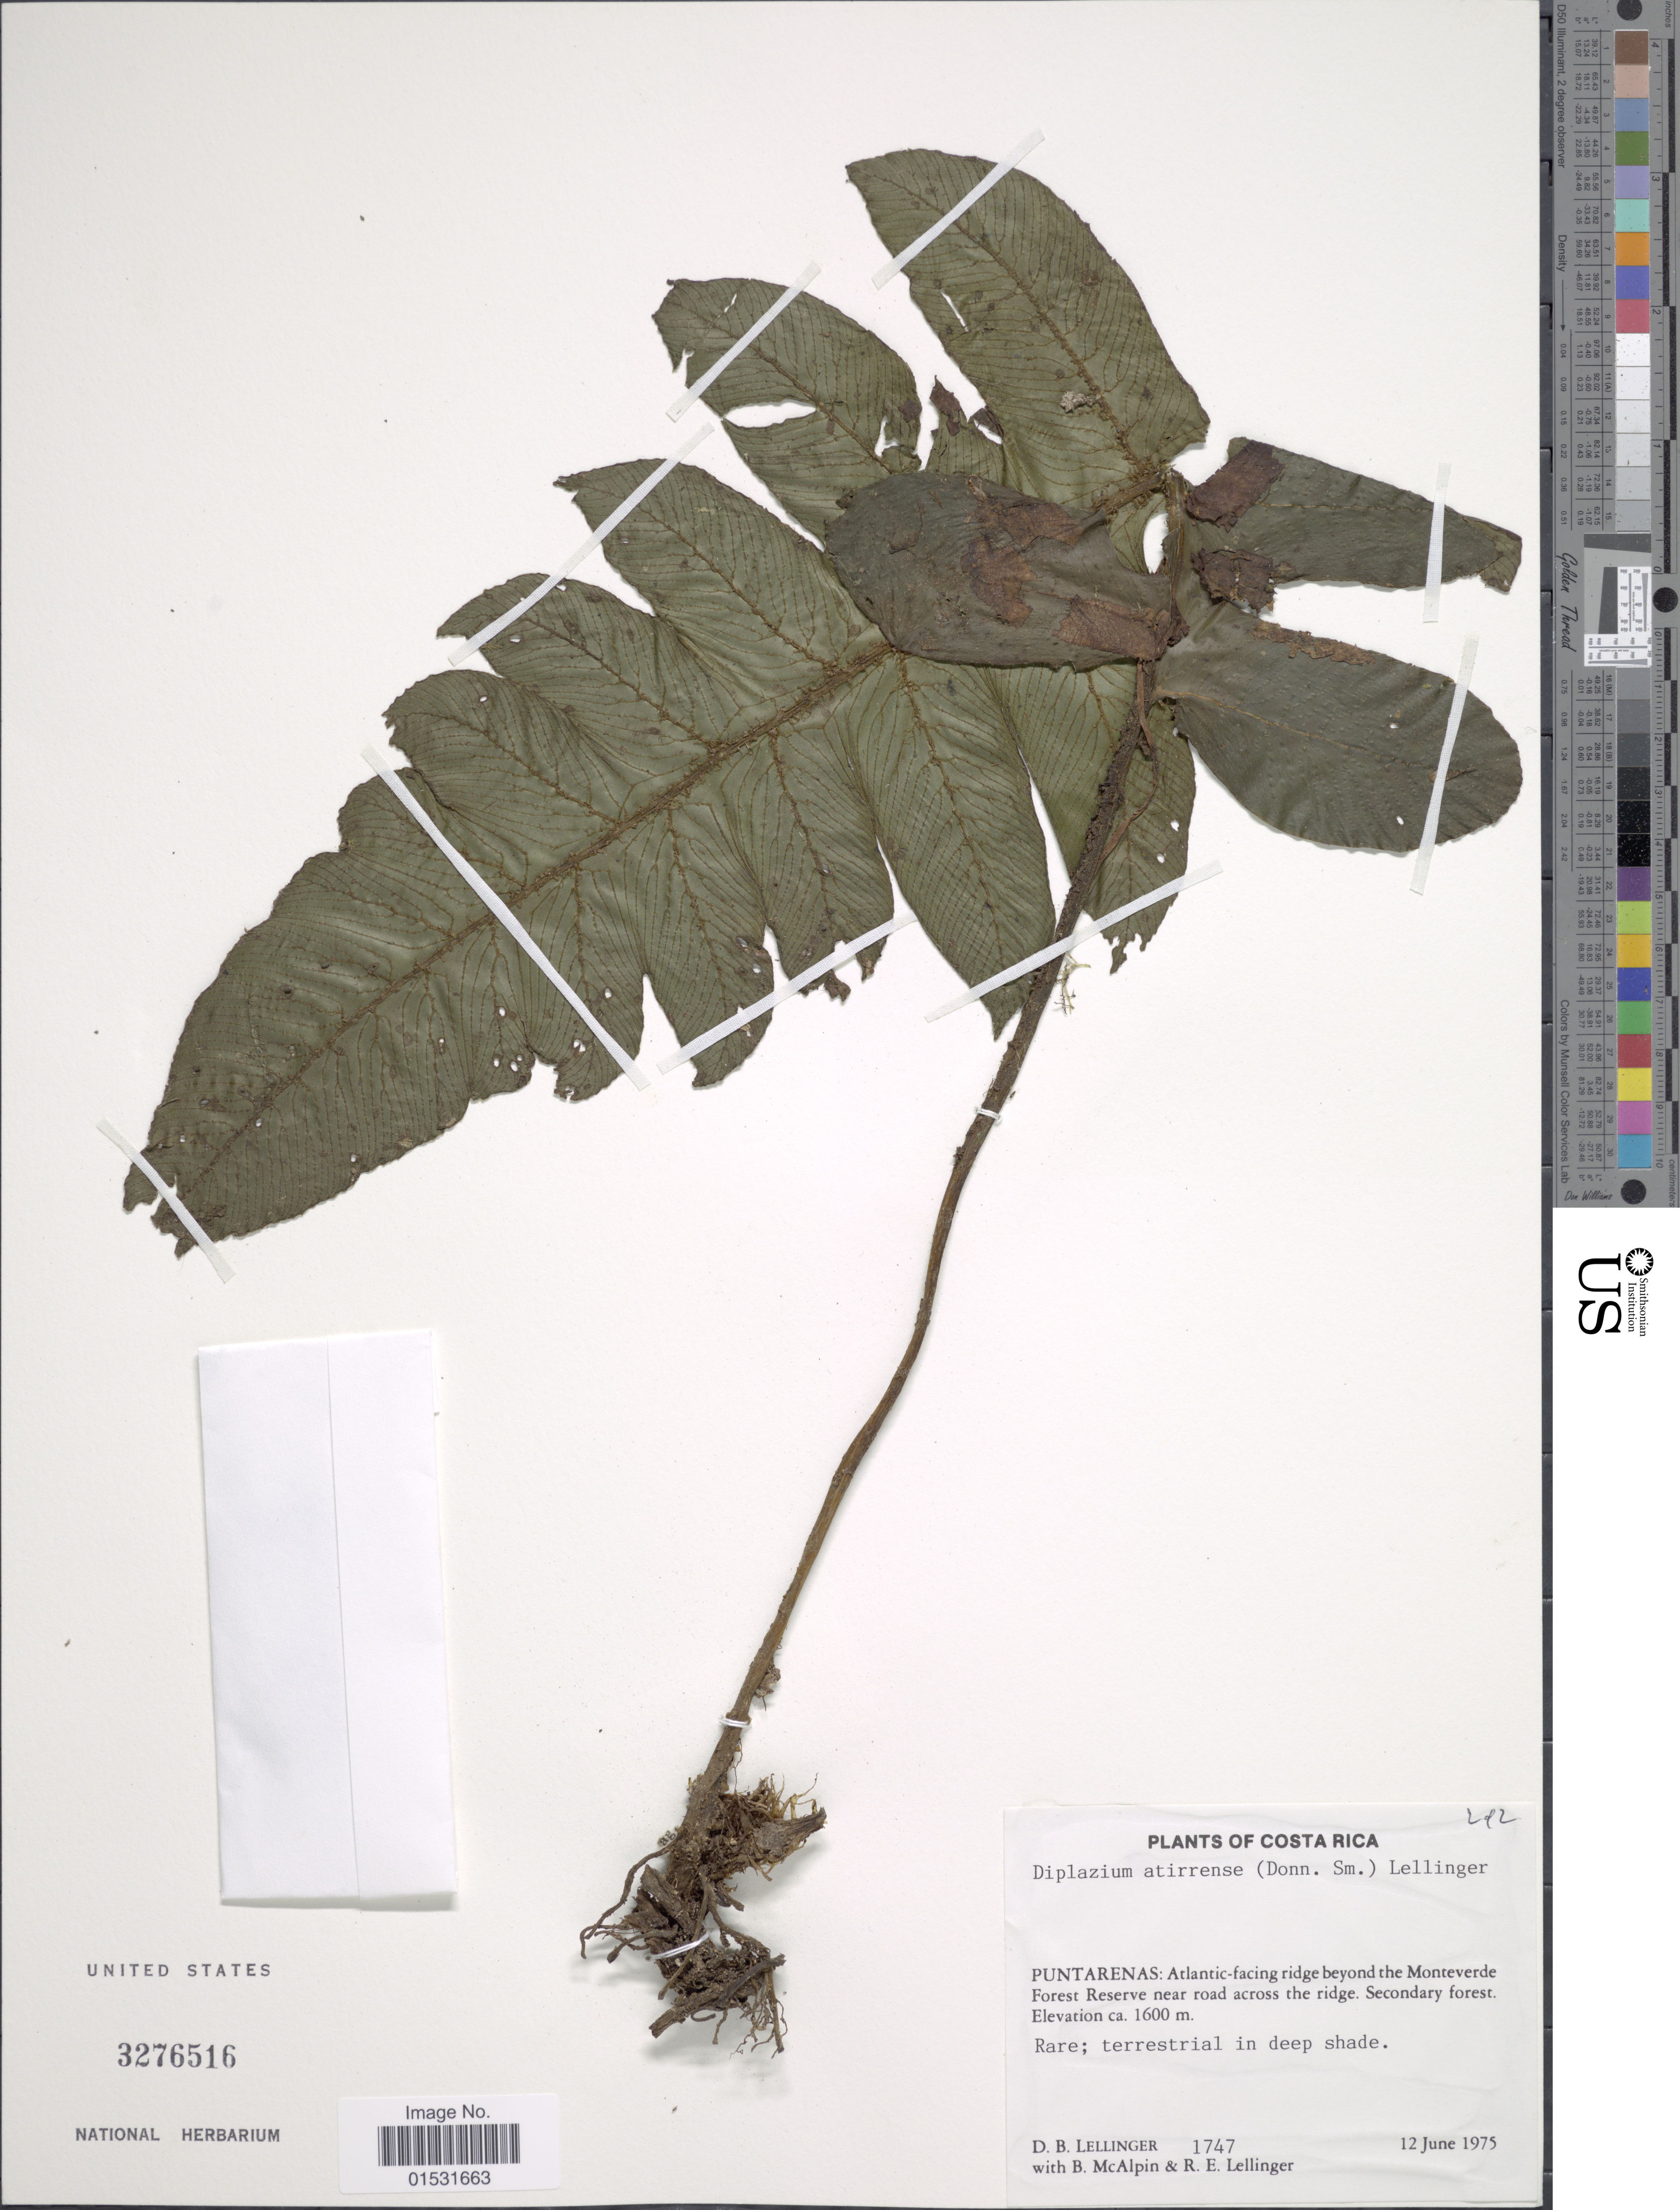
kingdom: Plantae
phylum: Tracheophyta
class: Polypodiopsida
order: Polypodiales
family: Athyriaceae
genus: Diplazium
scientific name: Diplazium atirrense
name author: (Donn. Sm.) Lellinger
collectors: D. B. Lellinger, B. McAlpin & R. E. Lellinger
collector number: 1747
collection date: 1975-06-12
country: Costa Rica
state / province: Puntarenas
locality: Atlantic-facing ridge beyond the Monteverde Forest Reserve near road across the ridge.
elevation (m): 1600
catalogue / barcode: US 3276516